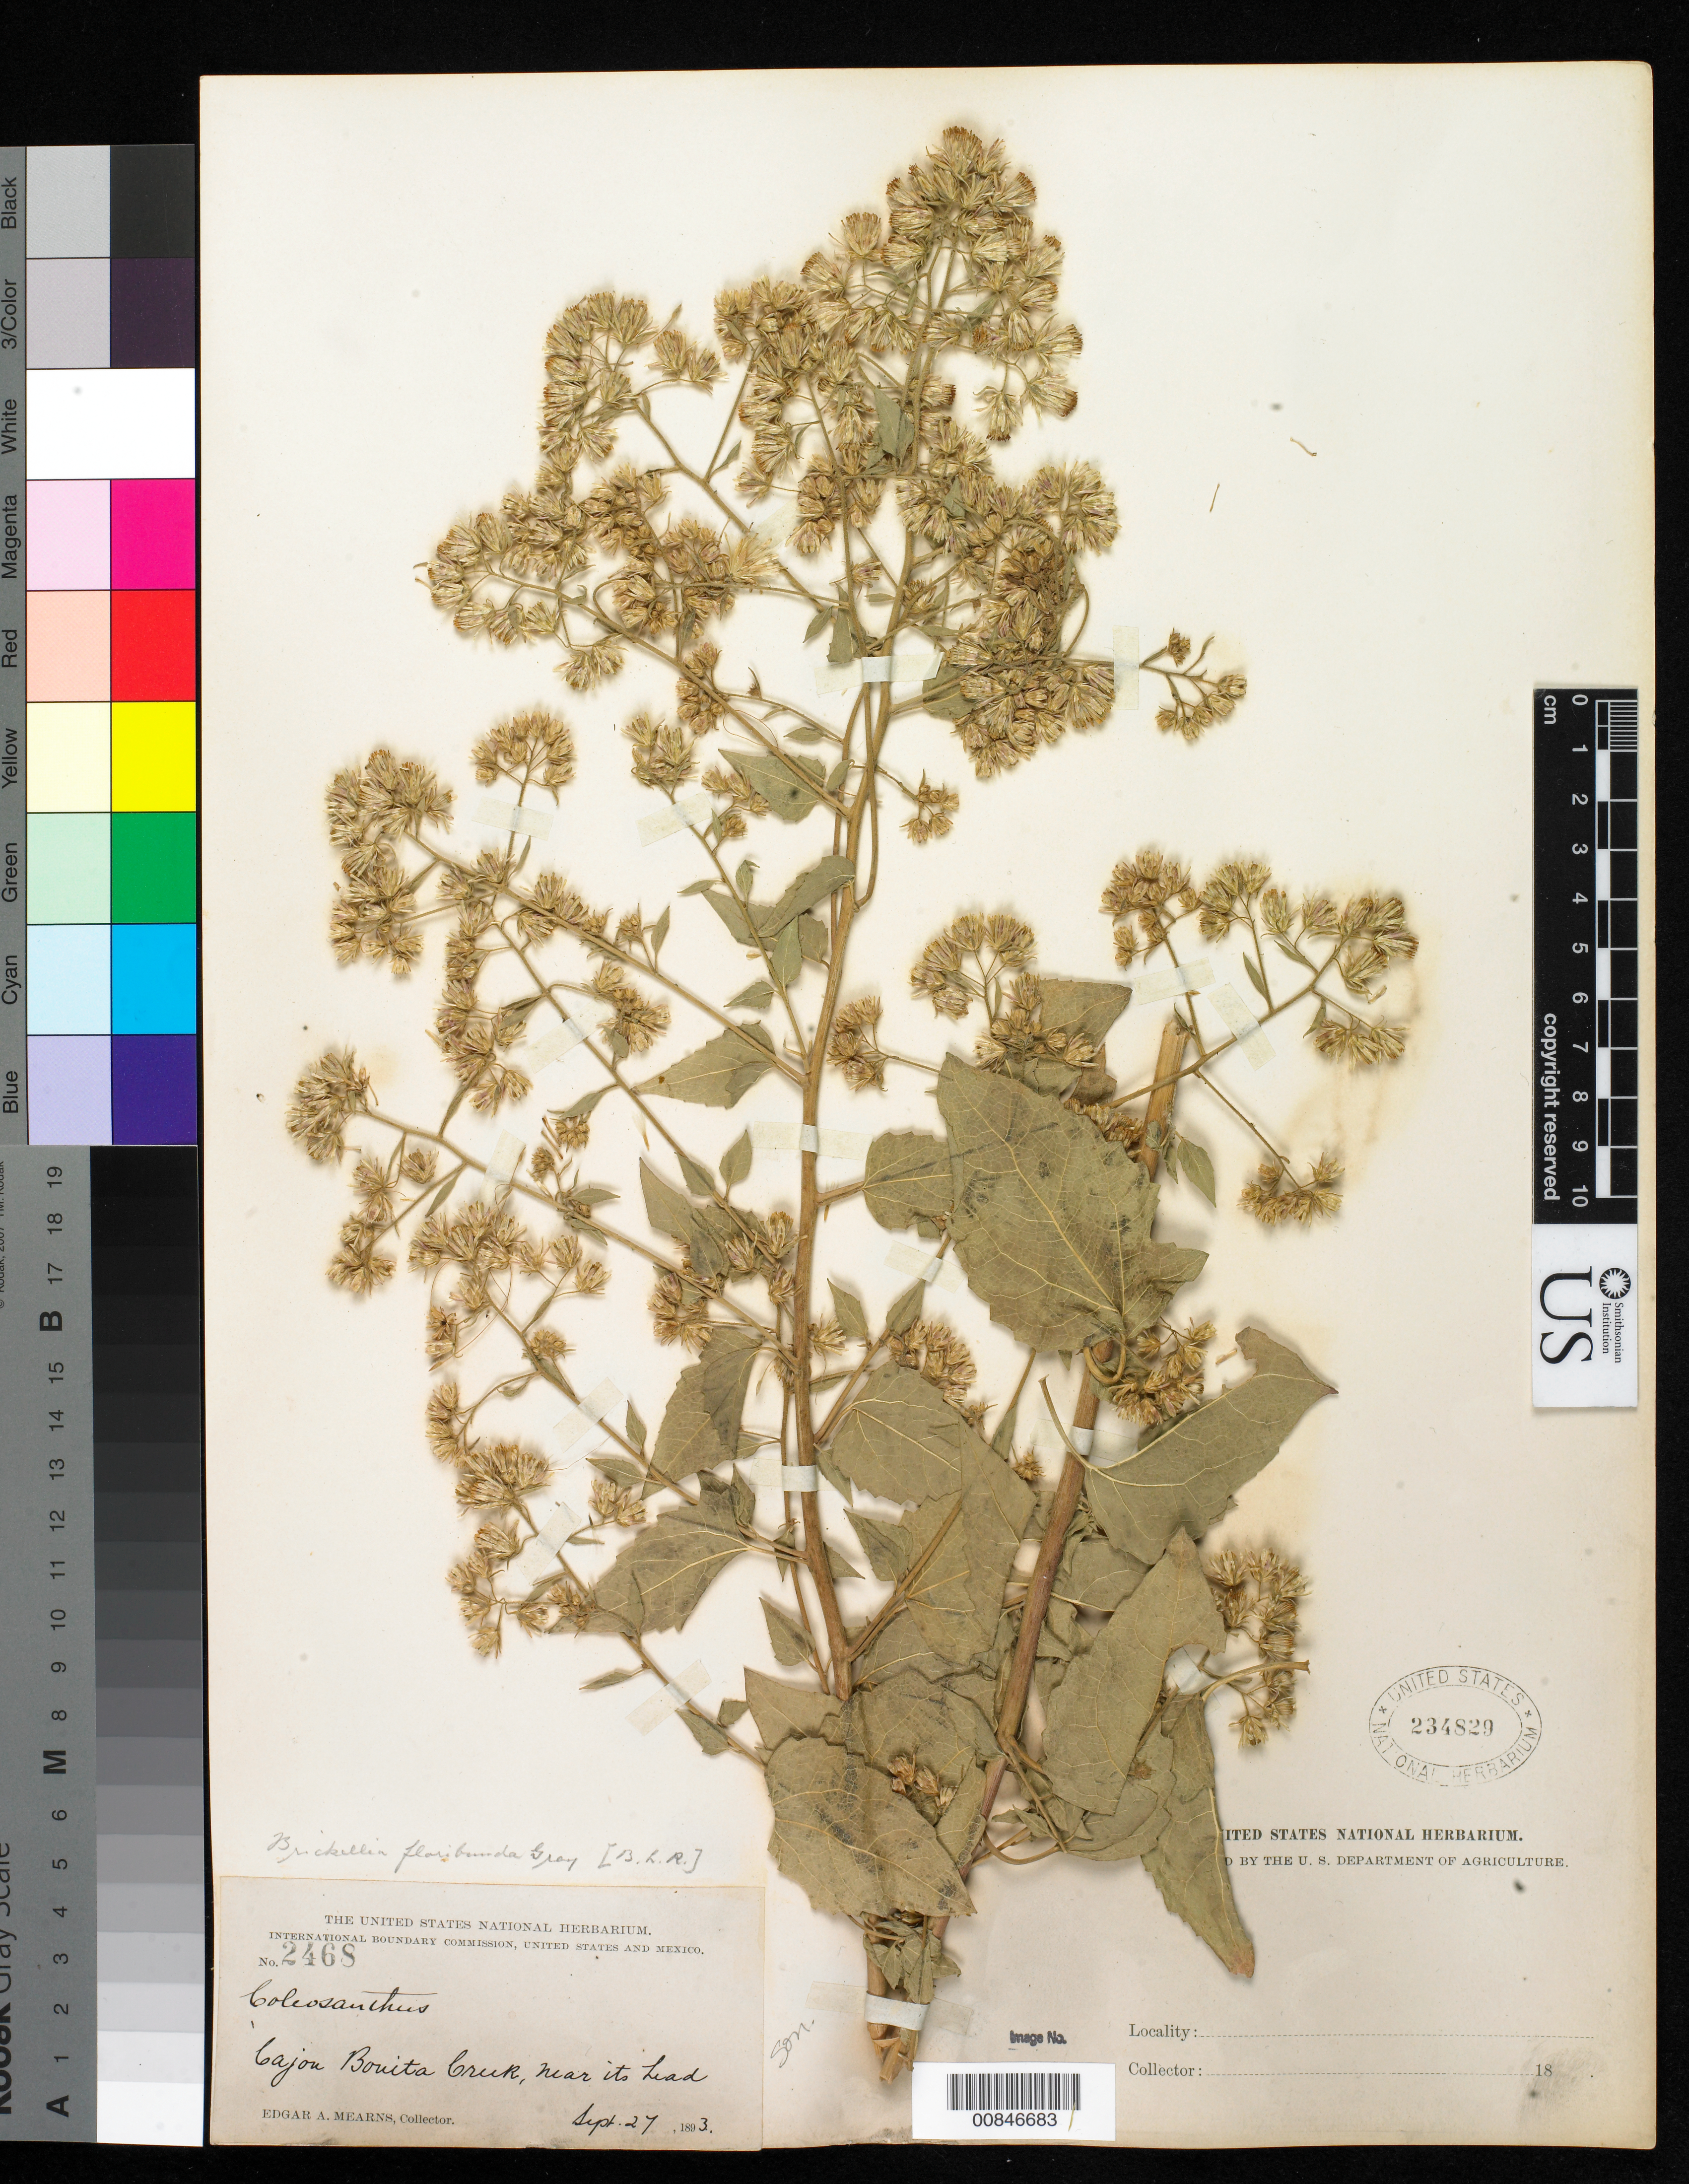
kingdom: Plantae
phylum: Tracheophyta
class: Magnoliopsida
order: Asterales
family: Asteraceae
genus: Brickellia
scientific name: Brickellia floribunda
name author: A. Gray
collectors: E. A. Mearns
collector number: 2468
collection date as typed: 27 Sep 1893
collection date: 1893-09-27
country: Mexico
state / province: Sonora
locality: Cajon Bonita Creek, near its head.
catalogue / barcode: US 234829